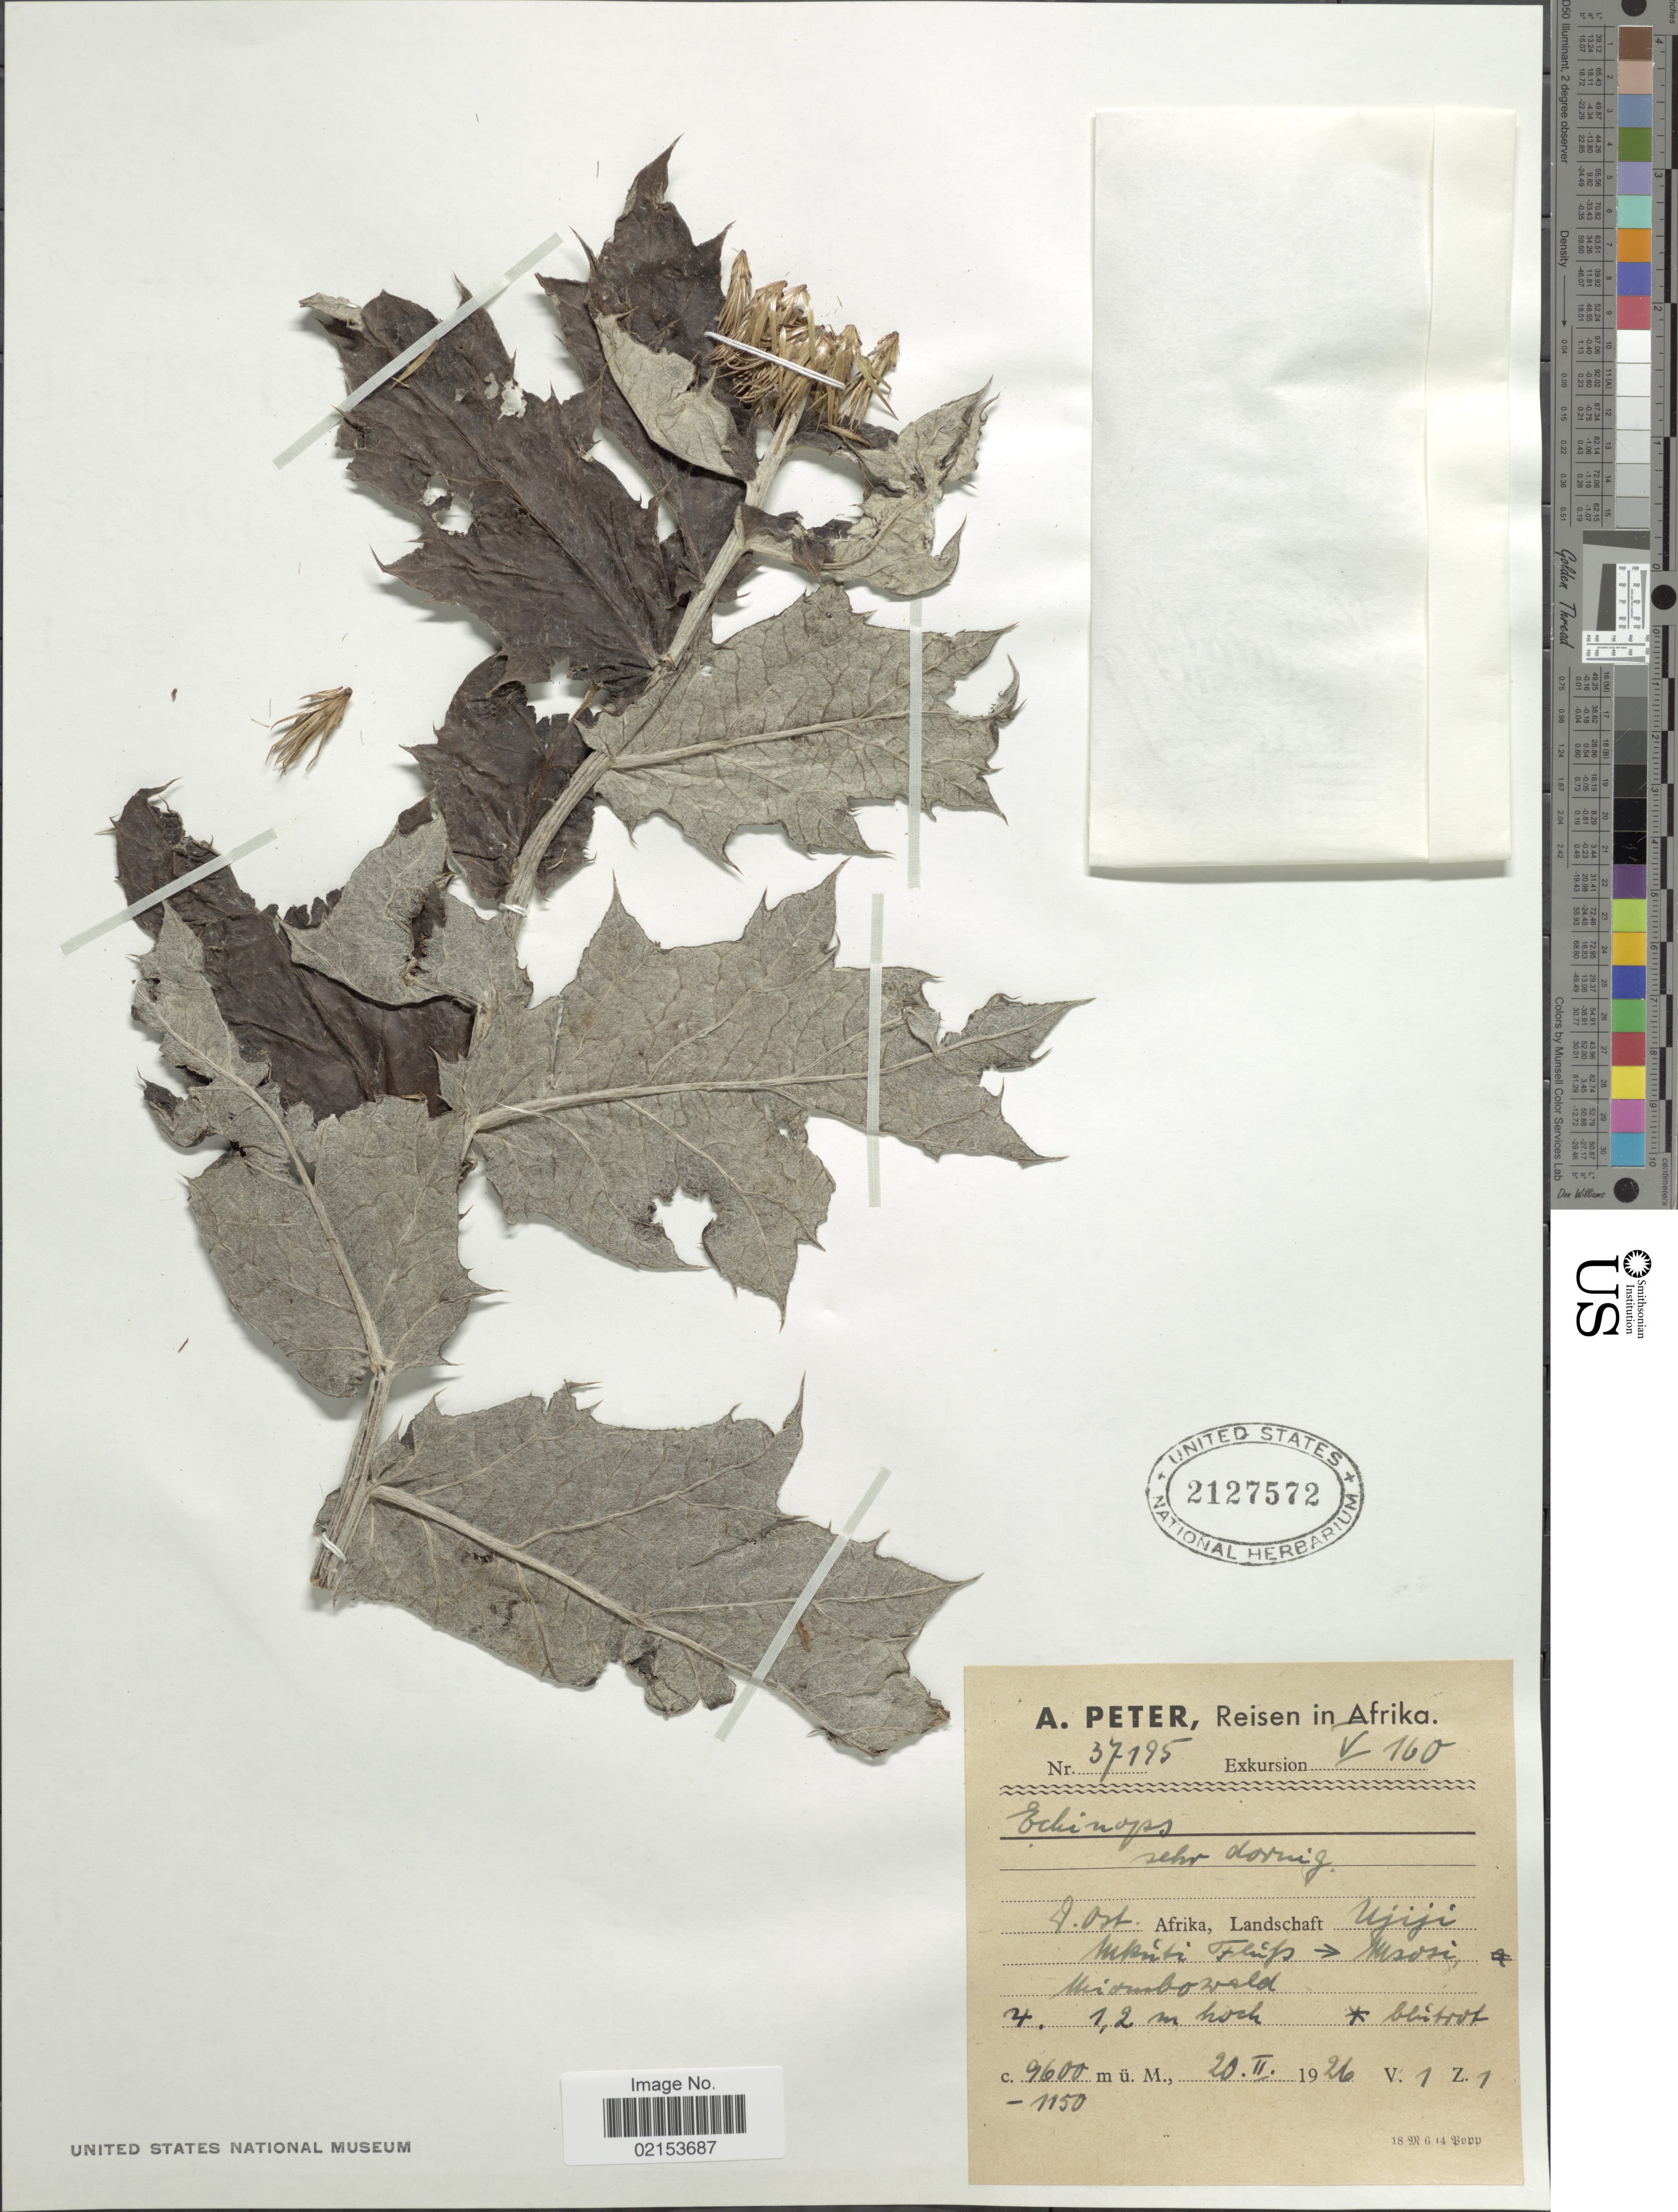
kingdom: Plantae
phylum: Tracheophyta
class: Magnoliopsida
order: Asterales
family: Asteraceae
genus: Echinops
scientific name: Echinops amplexicaulis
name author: Oliv.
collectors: A. Peter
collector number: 37195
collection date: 1926-02-20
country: Tanzania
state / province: Kigoma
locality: Ujiji, Mkuti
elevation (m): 1150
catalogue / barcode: US 2127572